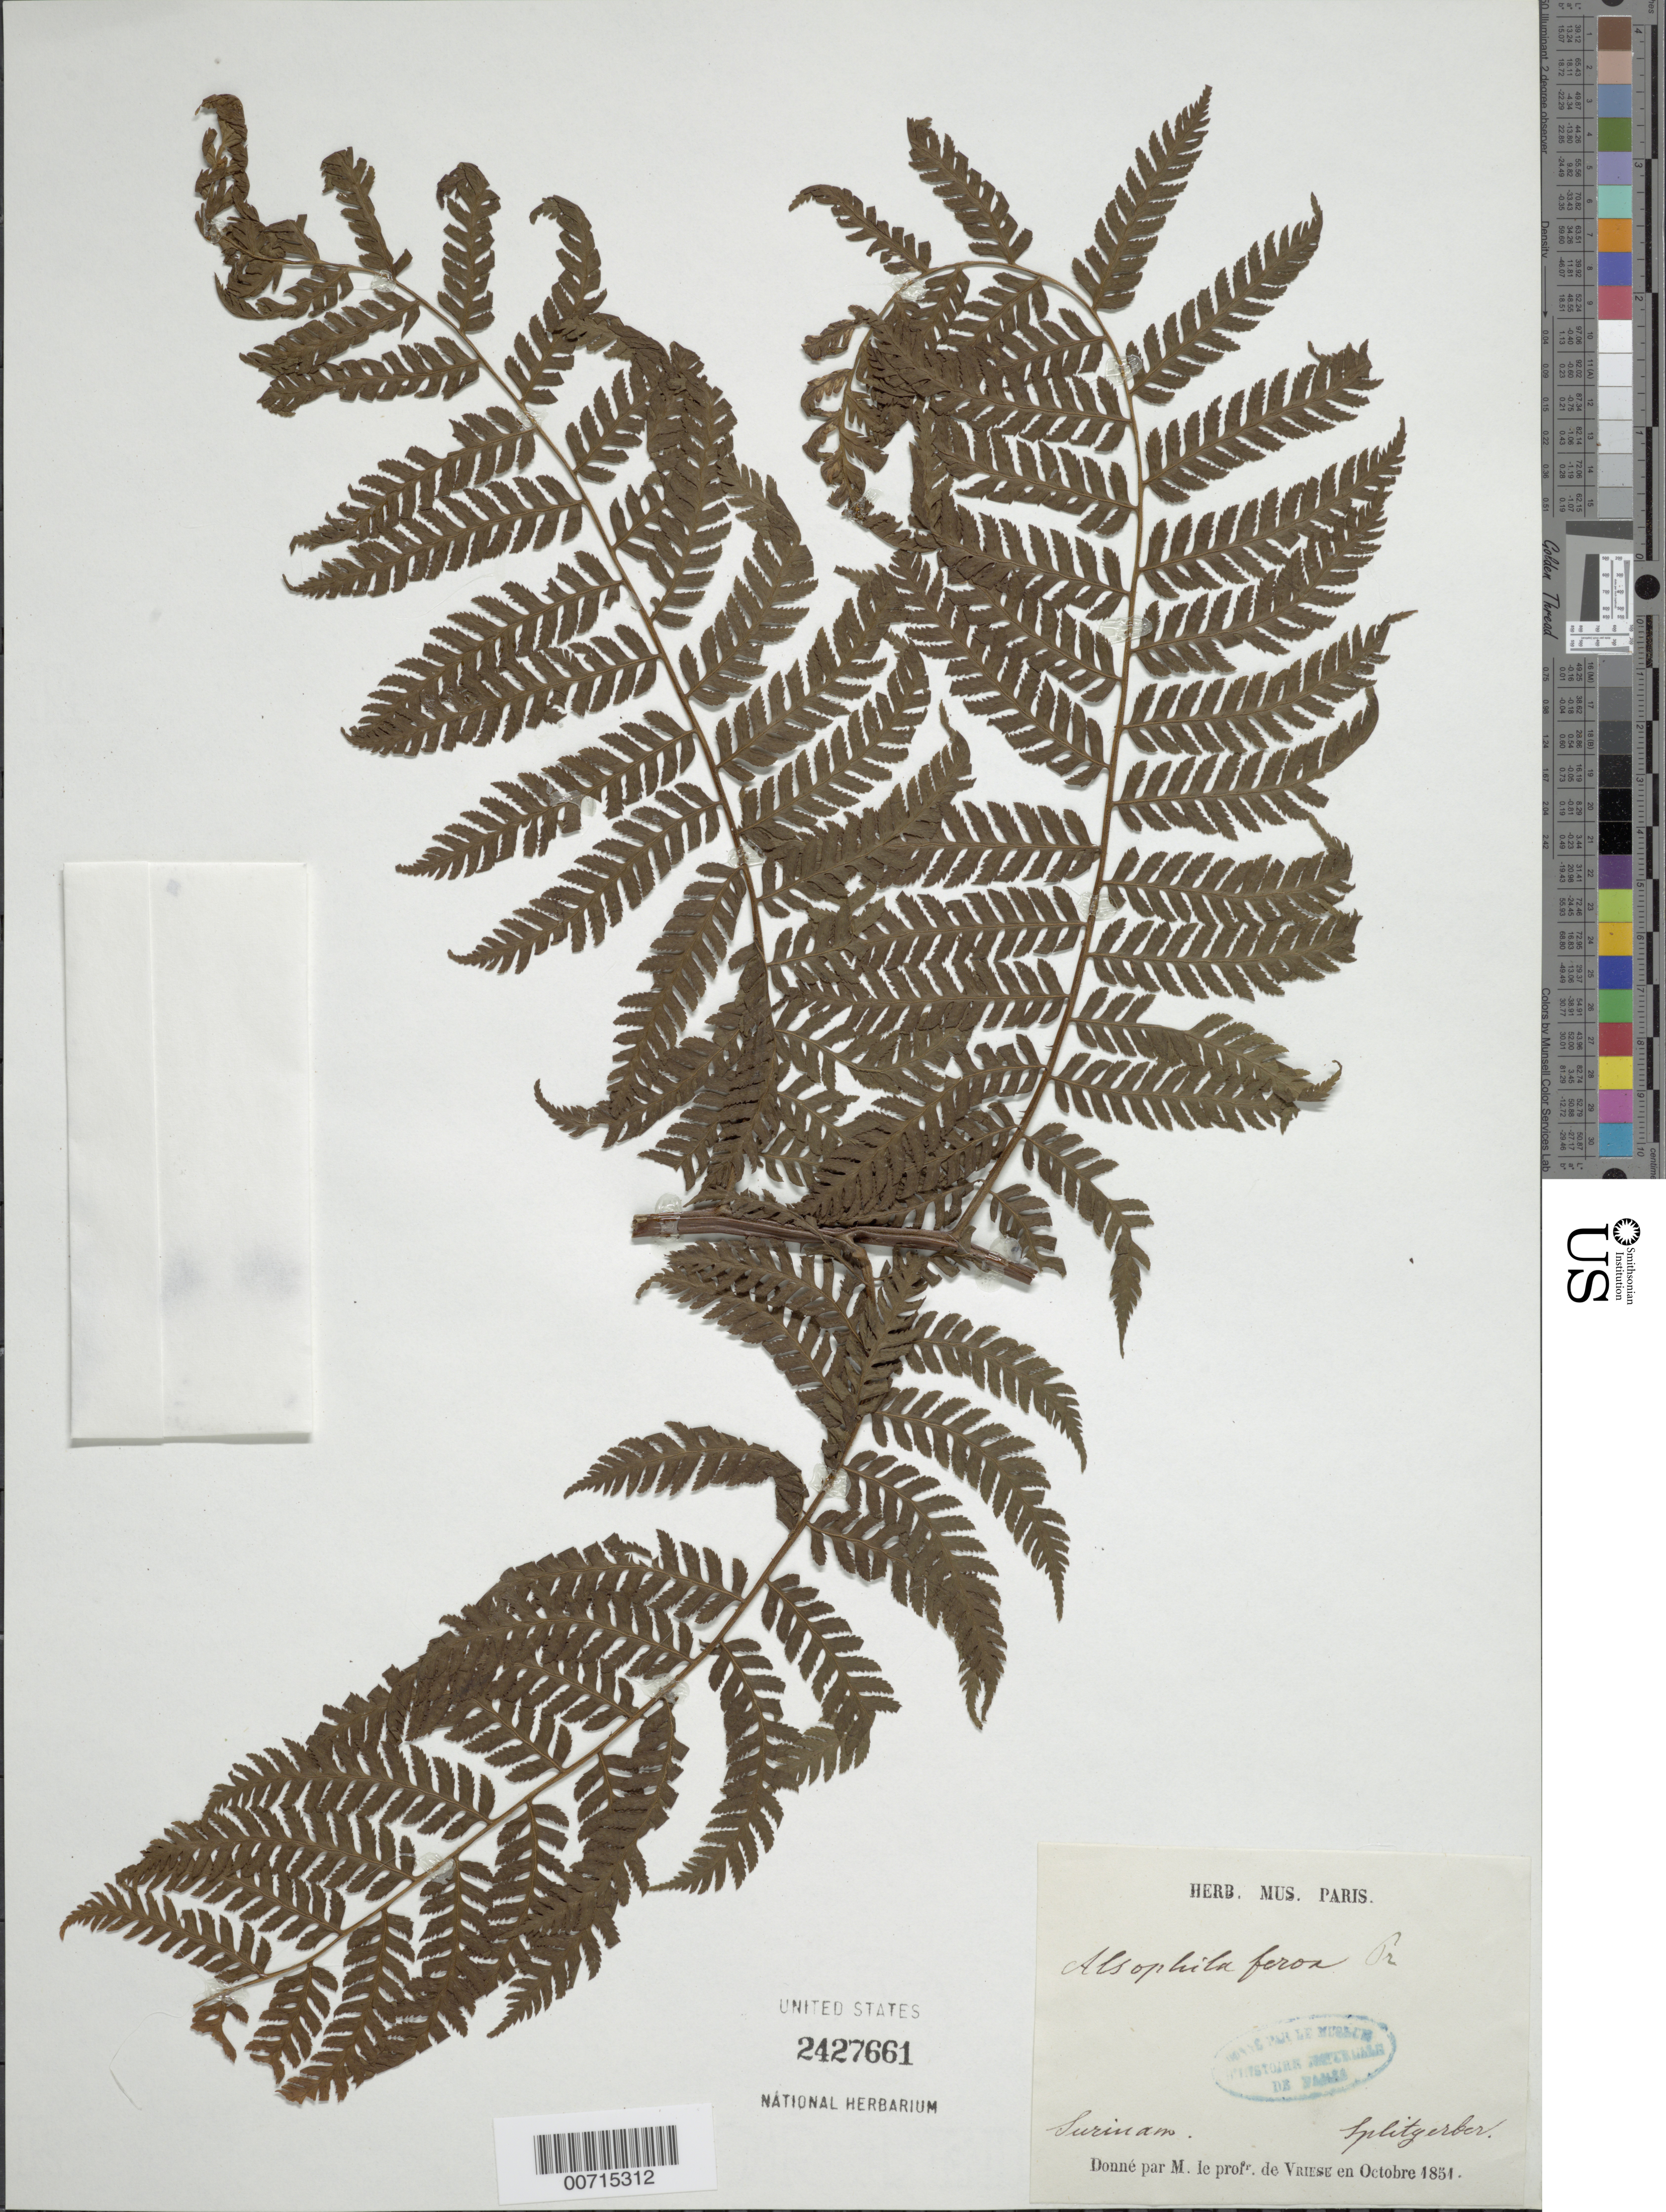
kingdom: Plantae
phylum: Tracheophyta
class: Polypodiopsida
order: Cyatheales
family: Cyatheaceae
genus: Cyathea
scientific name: Cyathea microdonta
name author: (Desv.) Domin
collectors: F. L. Splitgerber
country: Suriname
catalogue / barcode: US 2427661